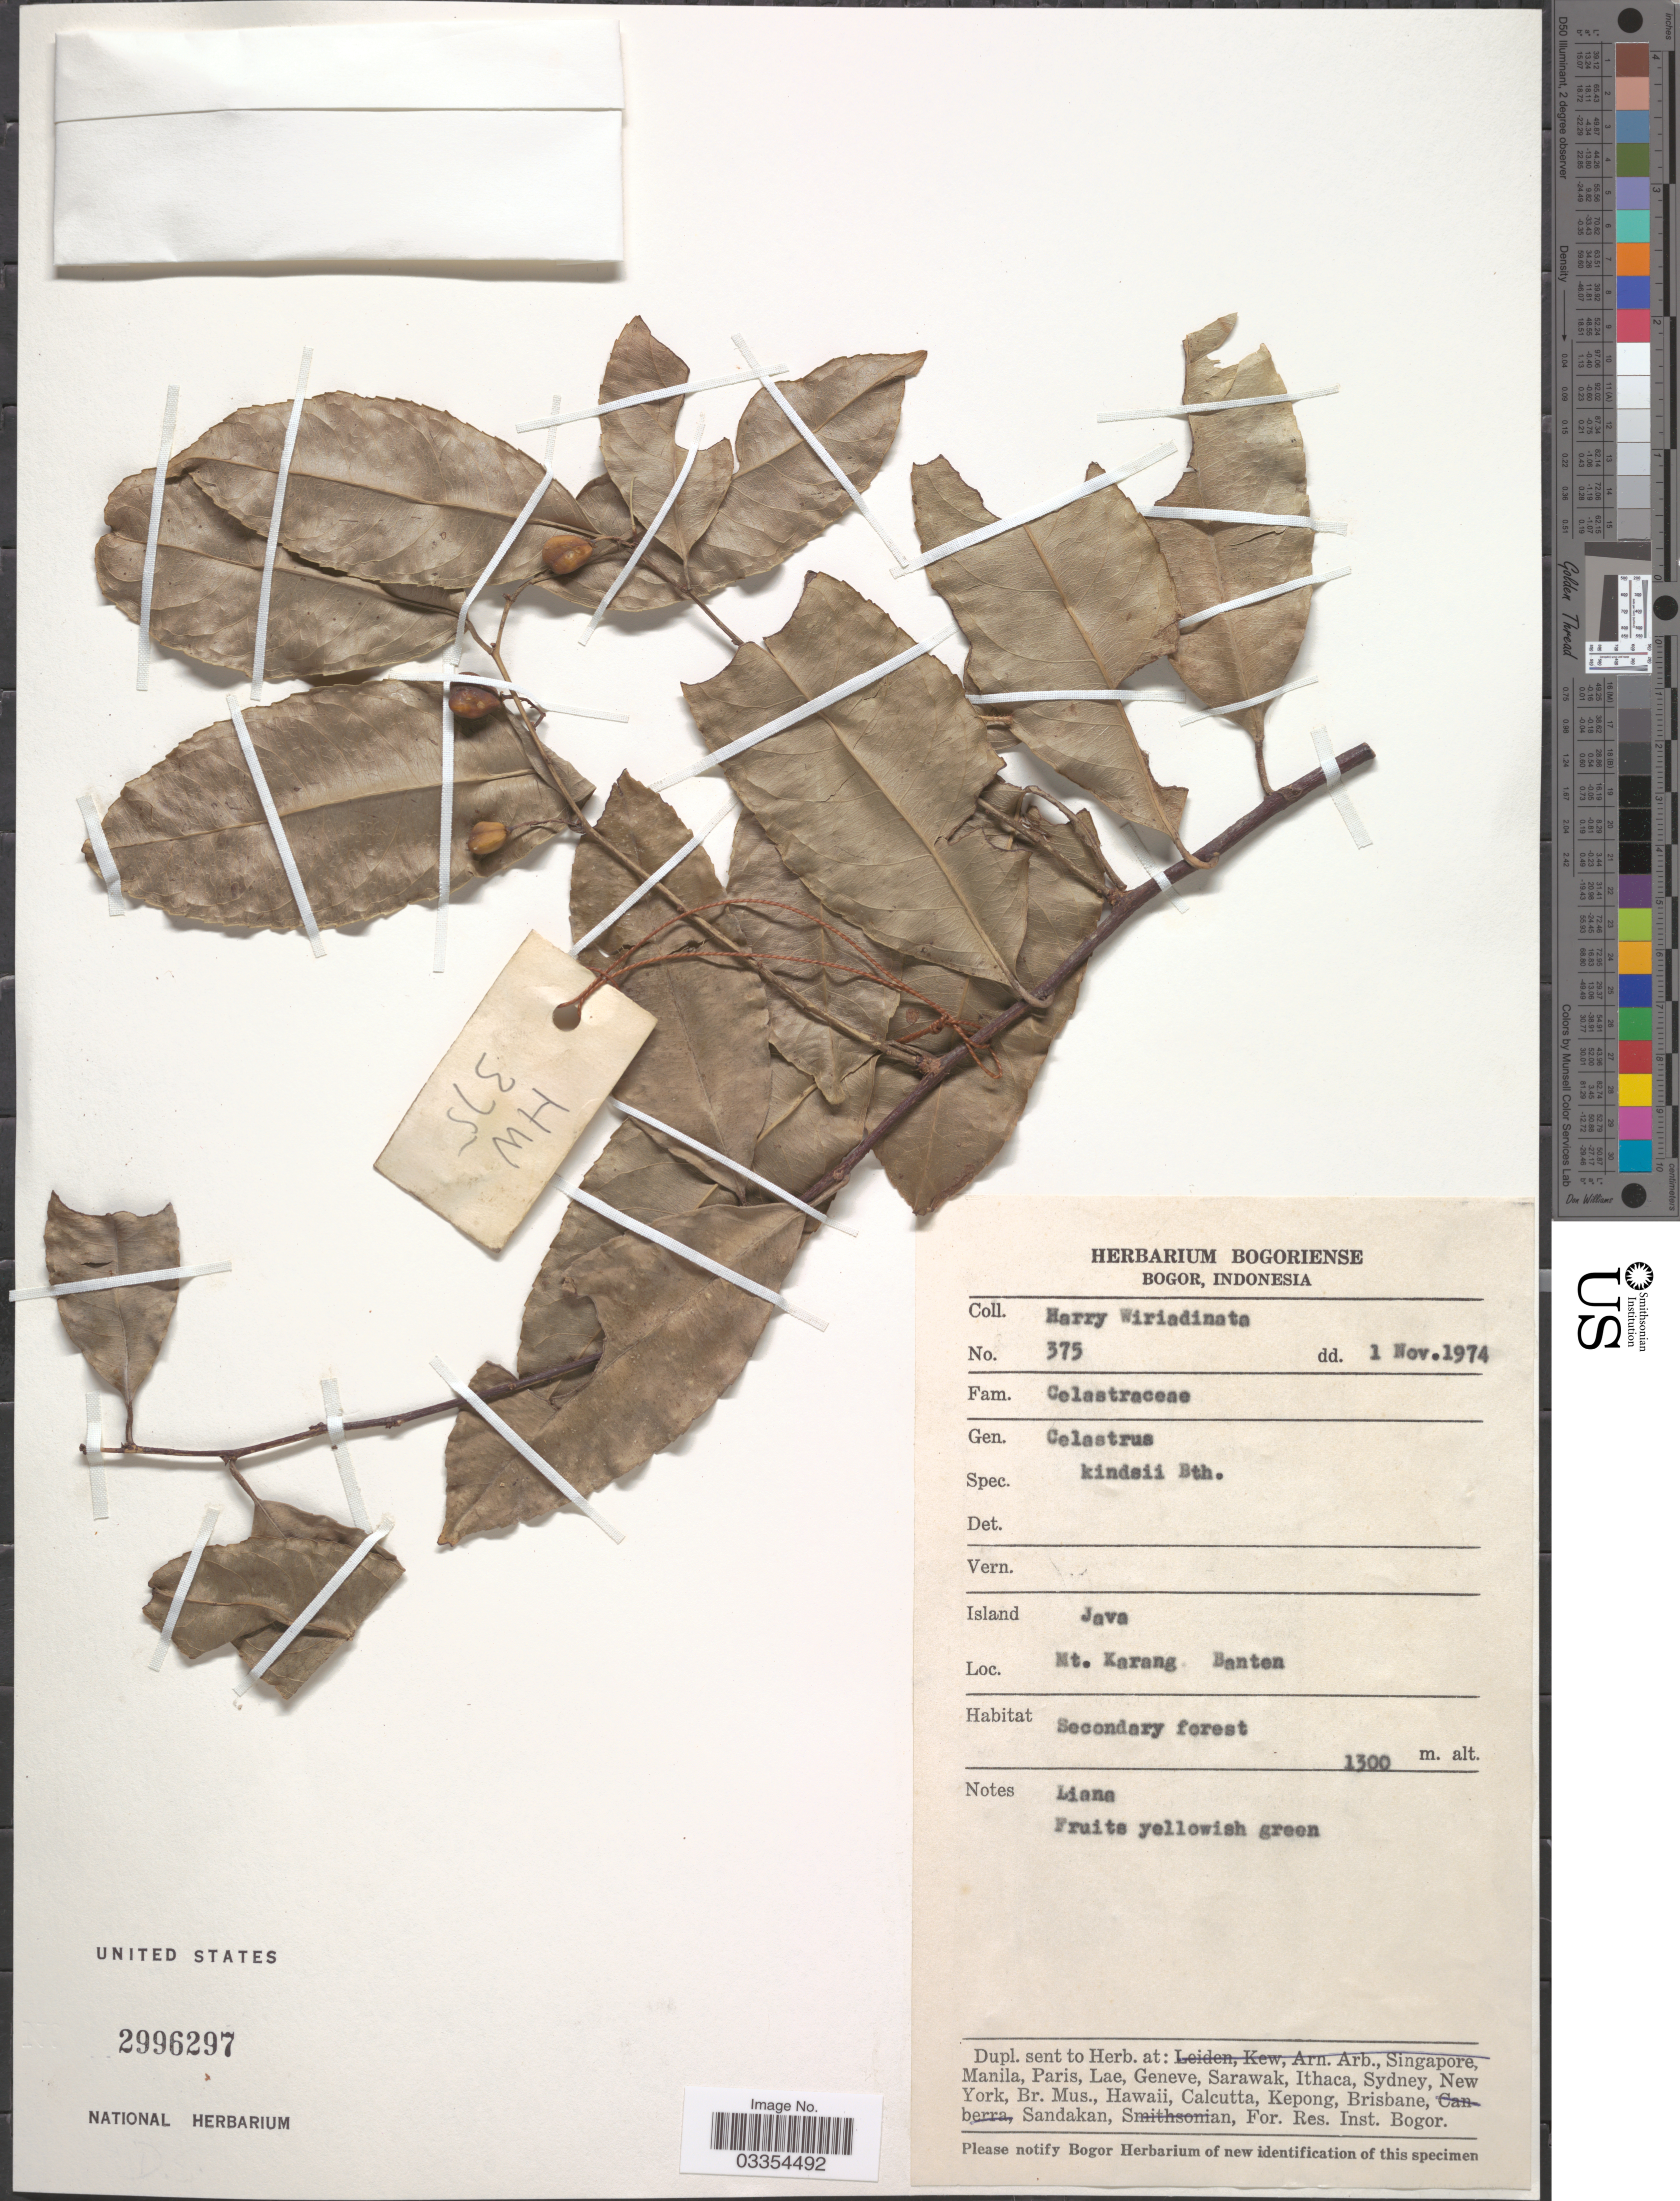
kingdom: Plantae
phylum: Tracheophyta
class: Magnoliopsida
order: Celastrales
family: Celastraceae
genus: Celastrus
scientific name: Celastrus hindsii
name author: Benth.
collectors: H. Wiriadinata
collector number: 375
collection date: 1974-11-01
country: Indonesia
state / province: Java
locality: Mt. Karang, Banten.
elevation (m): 1300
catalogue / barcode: US 2996297